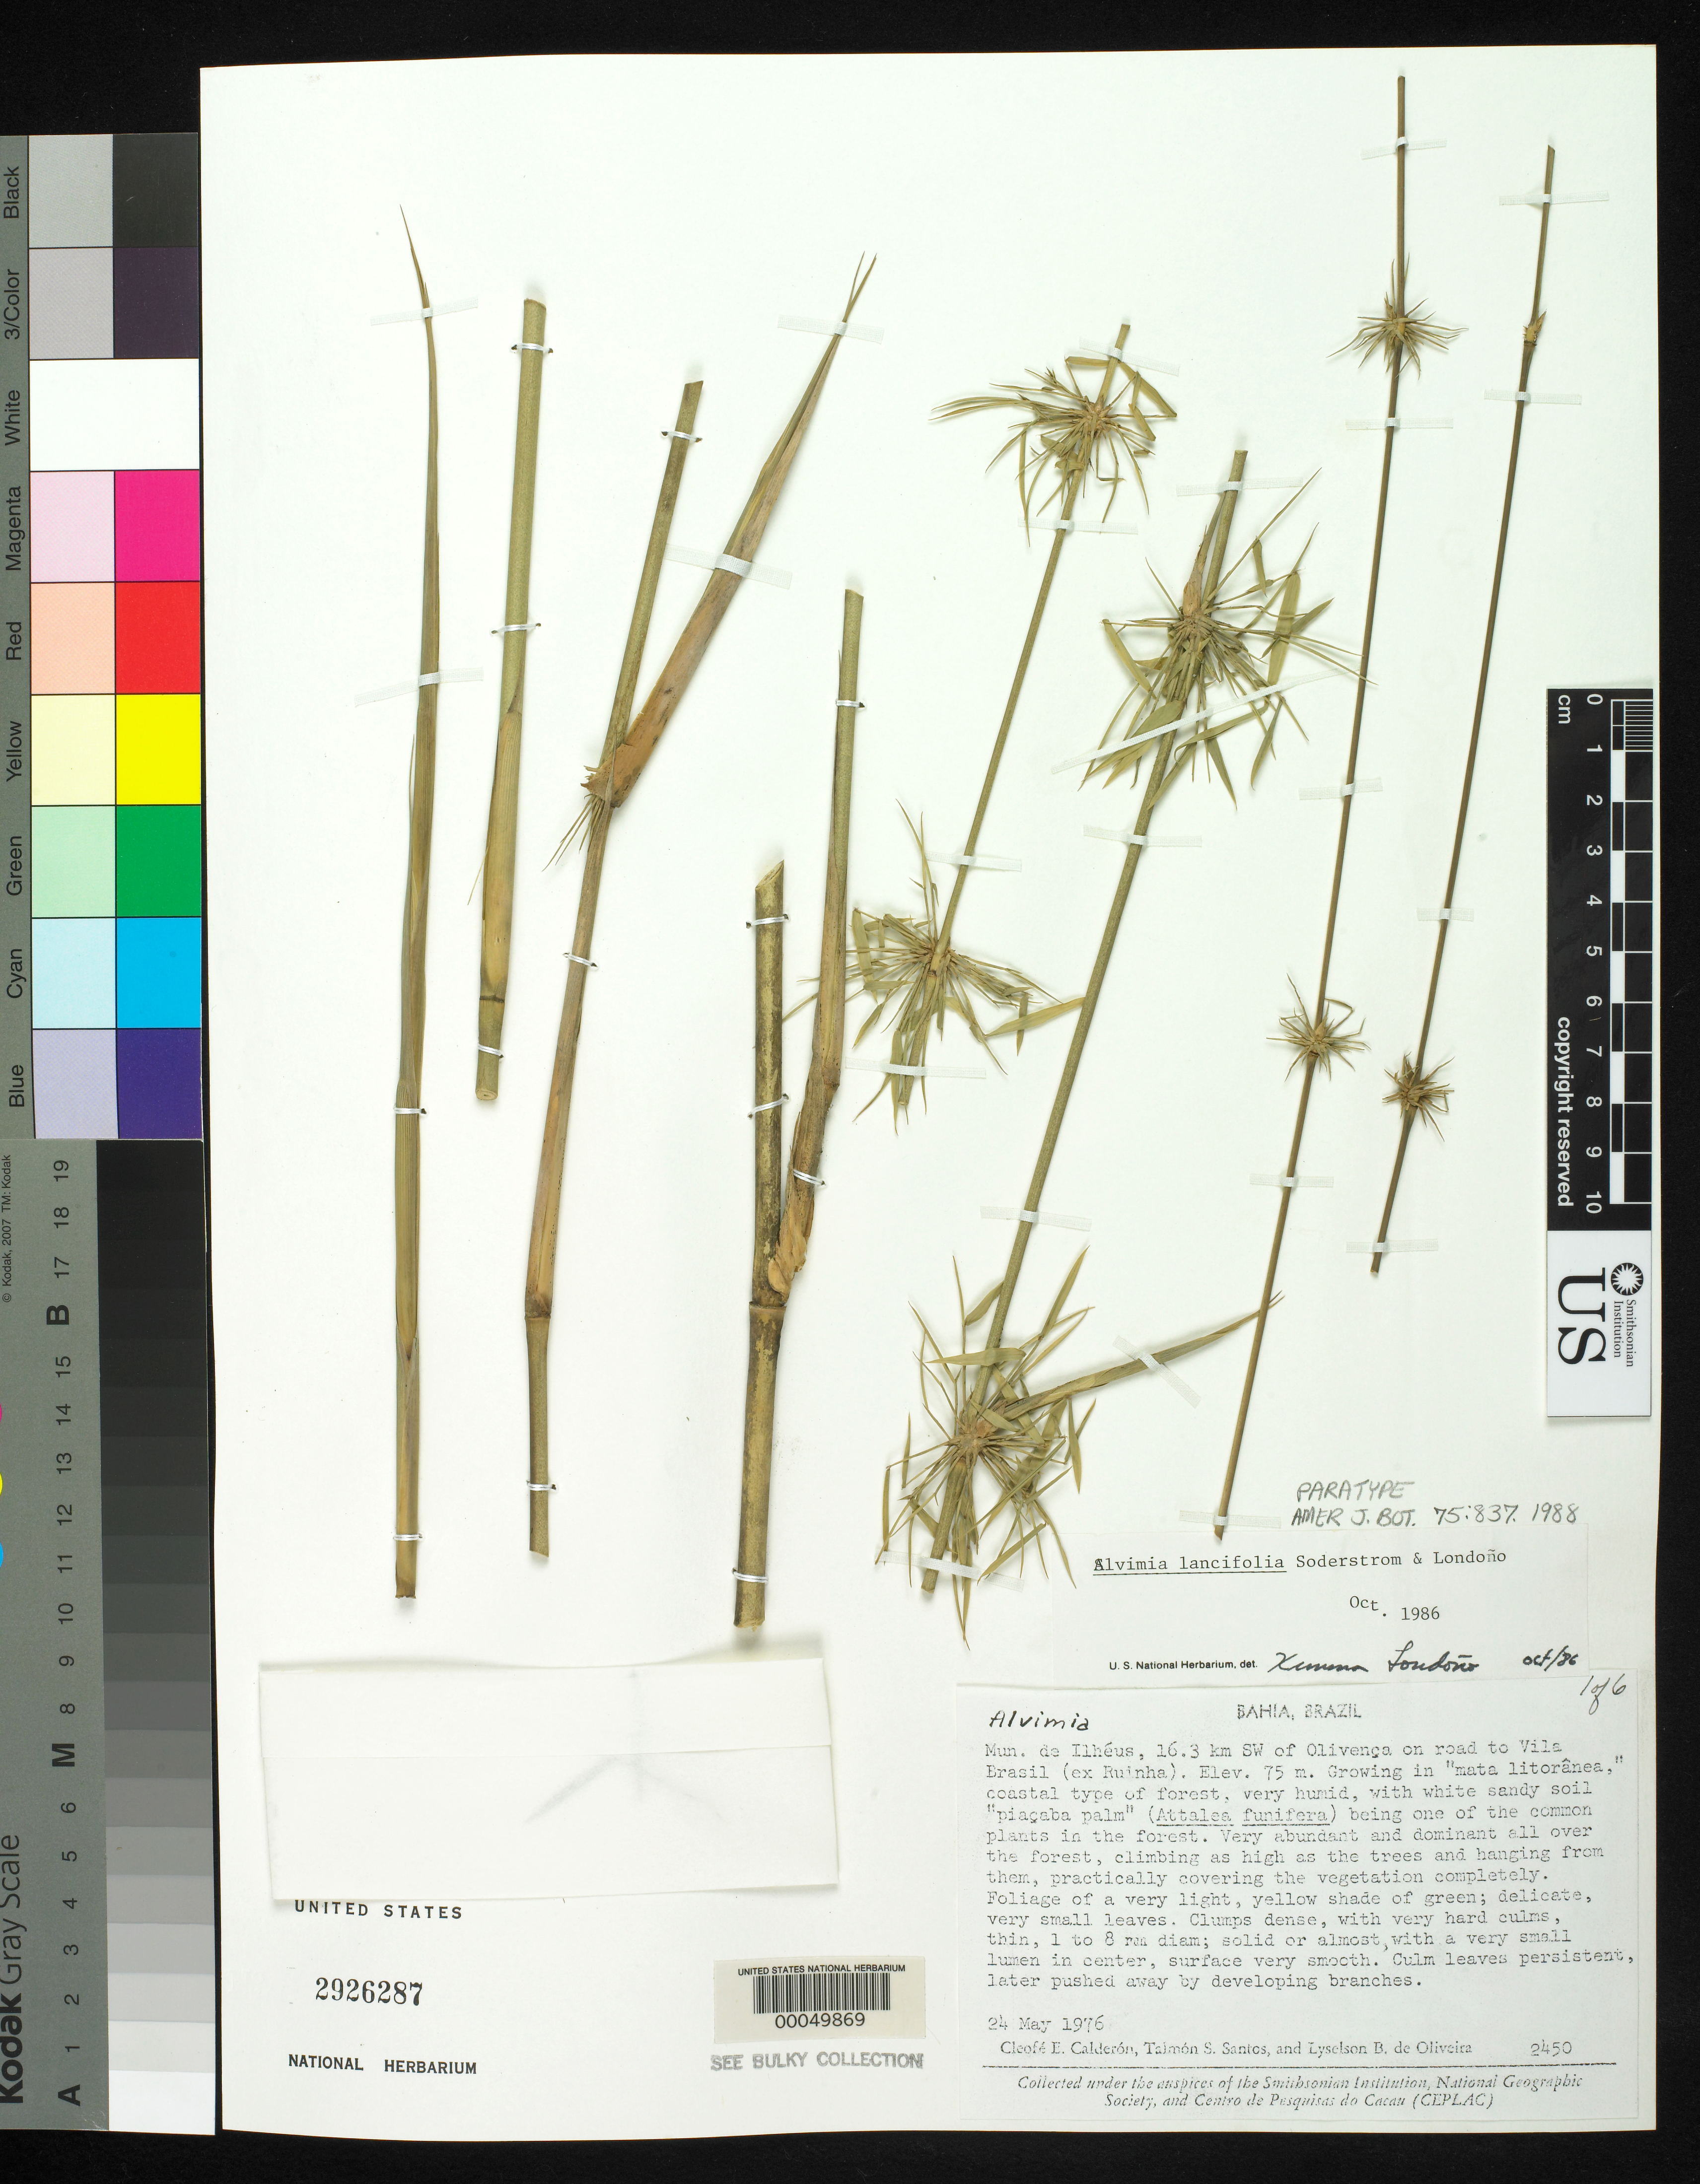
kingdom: Plantae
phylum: Tracheophyta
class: Liliopsida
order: Poales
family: Poaceae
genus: Alvimia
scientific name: Alvimia lancifolia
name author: Soderstr. & Londoño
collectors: C. E. Calderón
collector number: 2450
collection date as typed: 24 May 1976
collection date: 1976-05-24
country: Brazil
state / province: Bahia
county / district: Ilhéus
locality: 16.3 km se of olivencia on road to vila brasil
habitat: Coastal type of forest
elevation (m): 75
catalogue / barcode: US 2926287